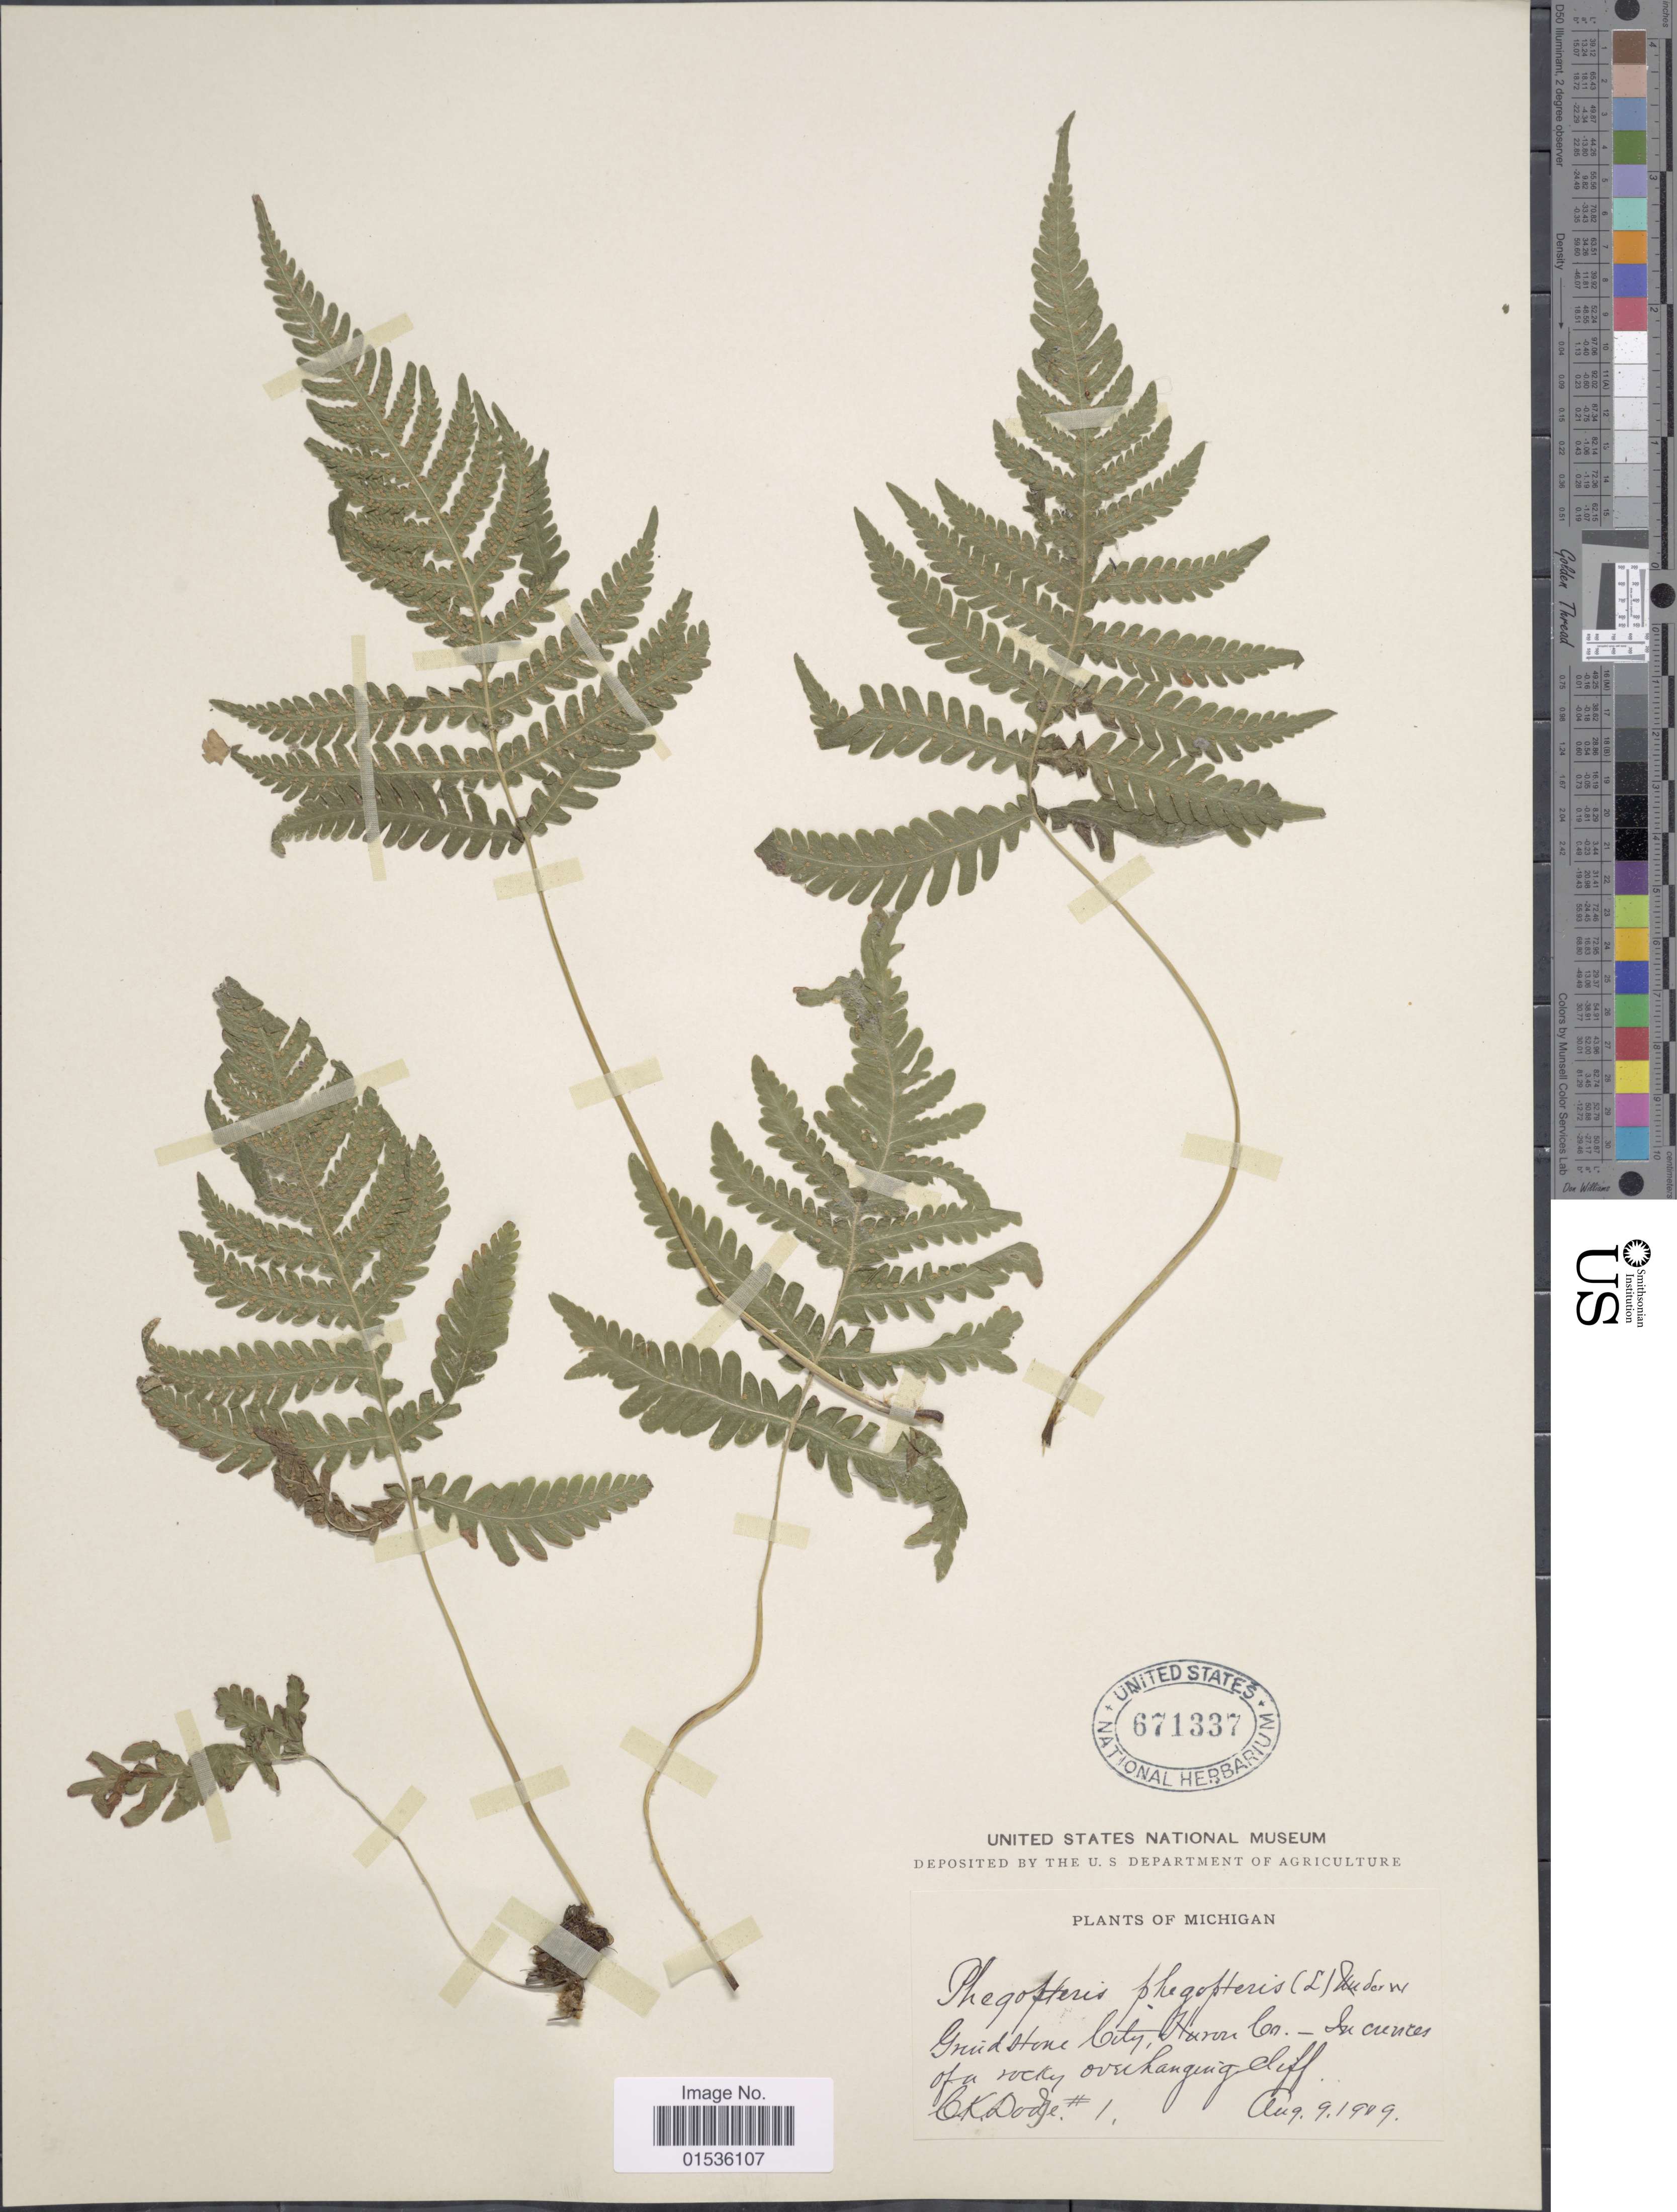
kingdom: Plantae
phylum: Tracheophyta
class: Polypodiopsida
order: Polypodiales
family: Thelypteridaceae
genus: Phegopteris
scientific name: Phegopteris connectilis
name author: (Michx.) Watt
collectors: C. Dodge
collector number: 1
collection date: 1909-08-09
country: United States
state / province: Michigan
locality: Michigan, Grindstone City, Huron Co. In crevices of a rocky overhanging cliff.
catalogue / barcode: US 671337